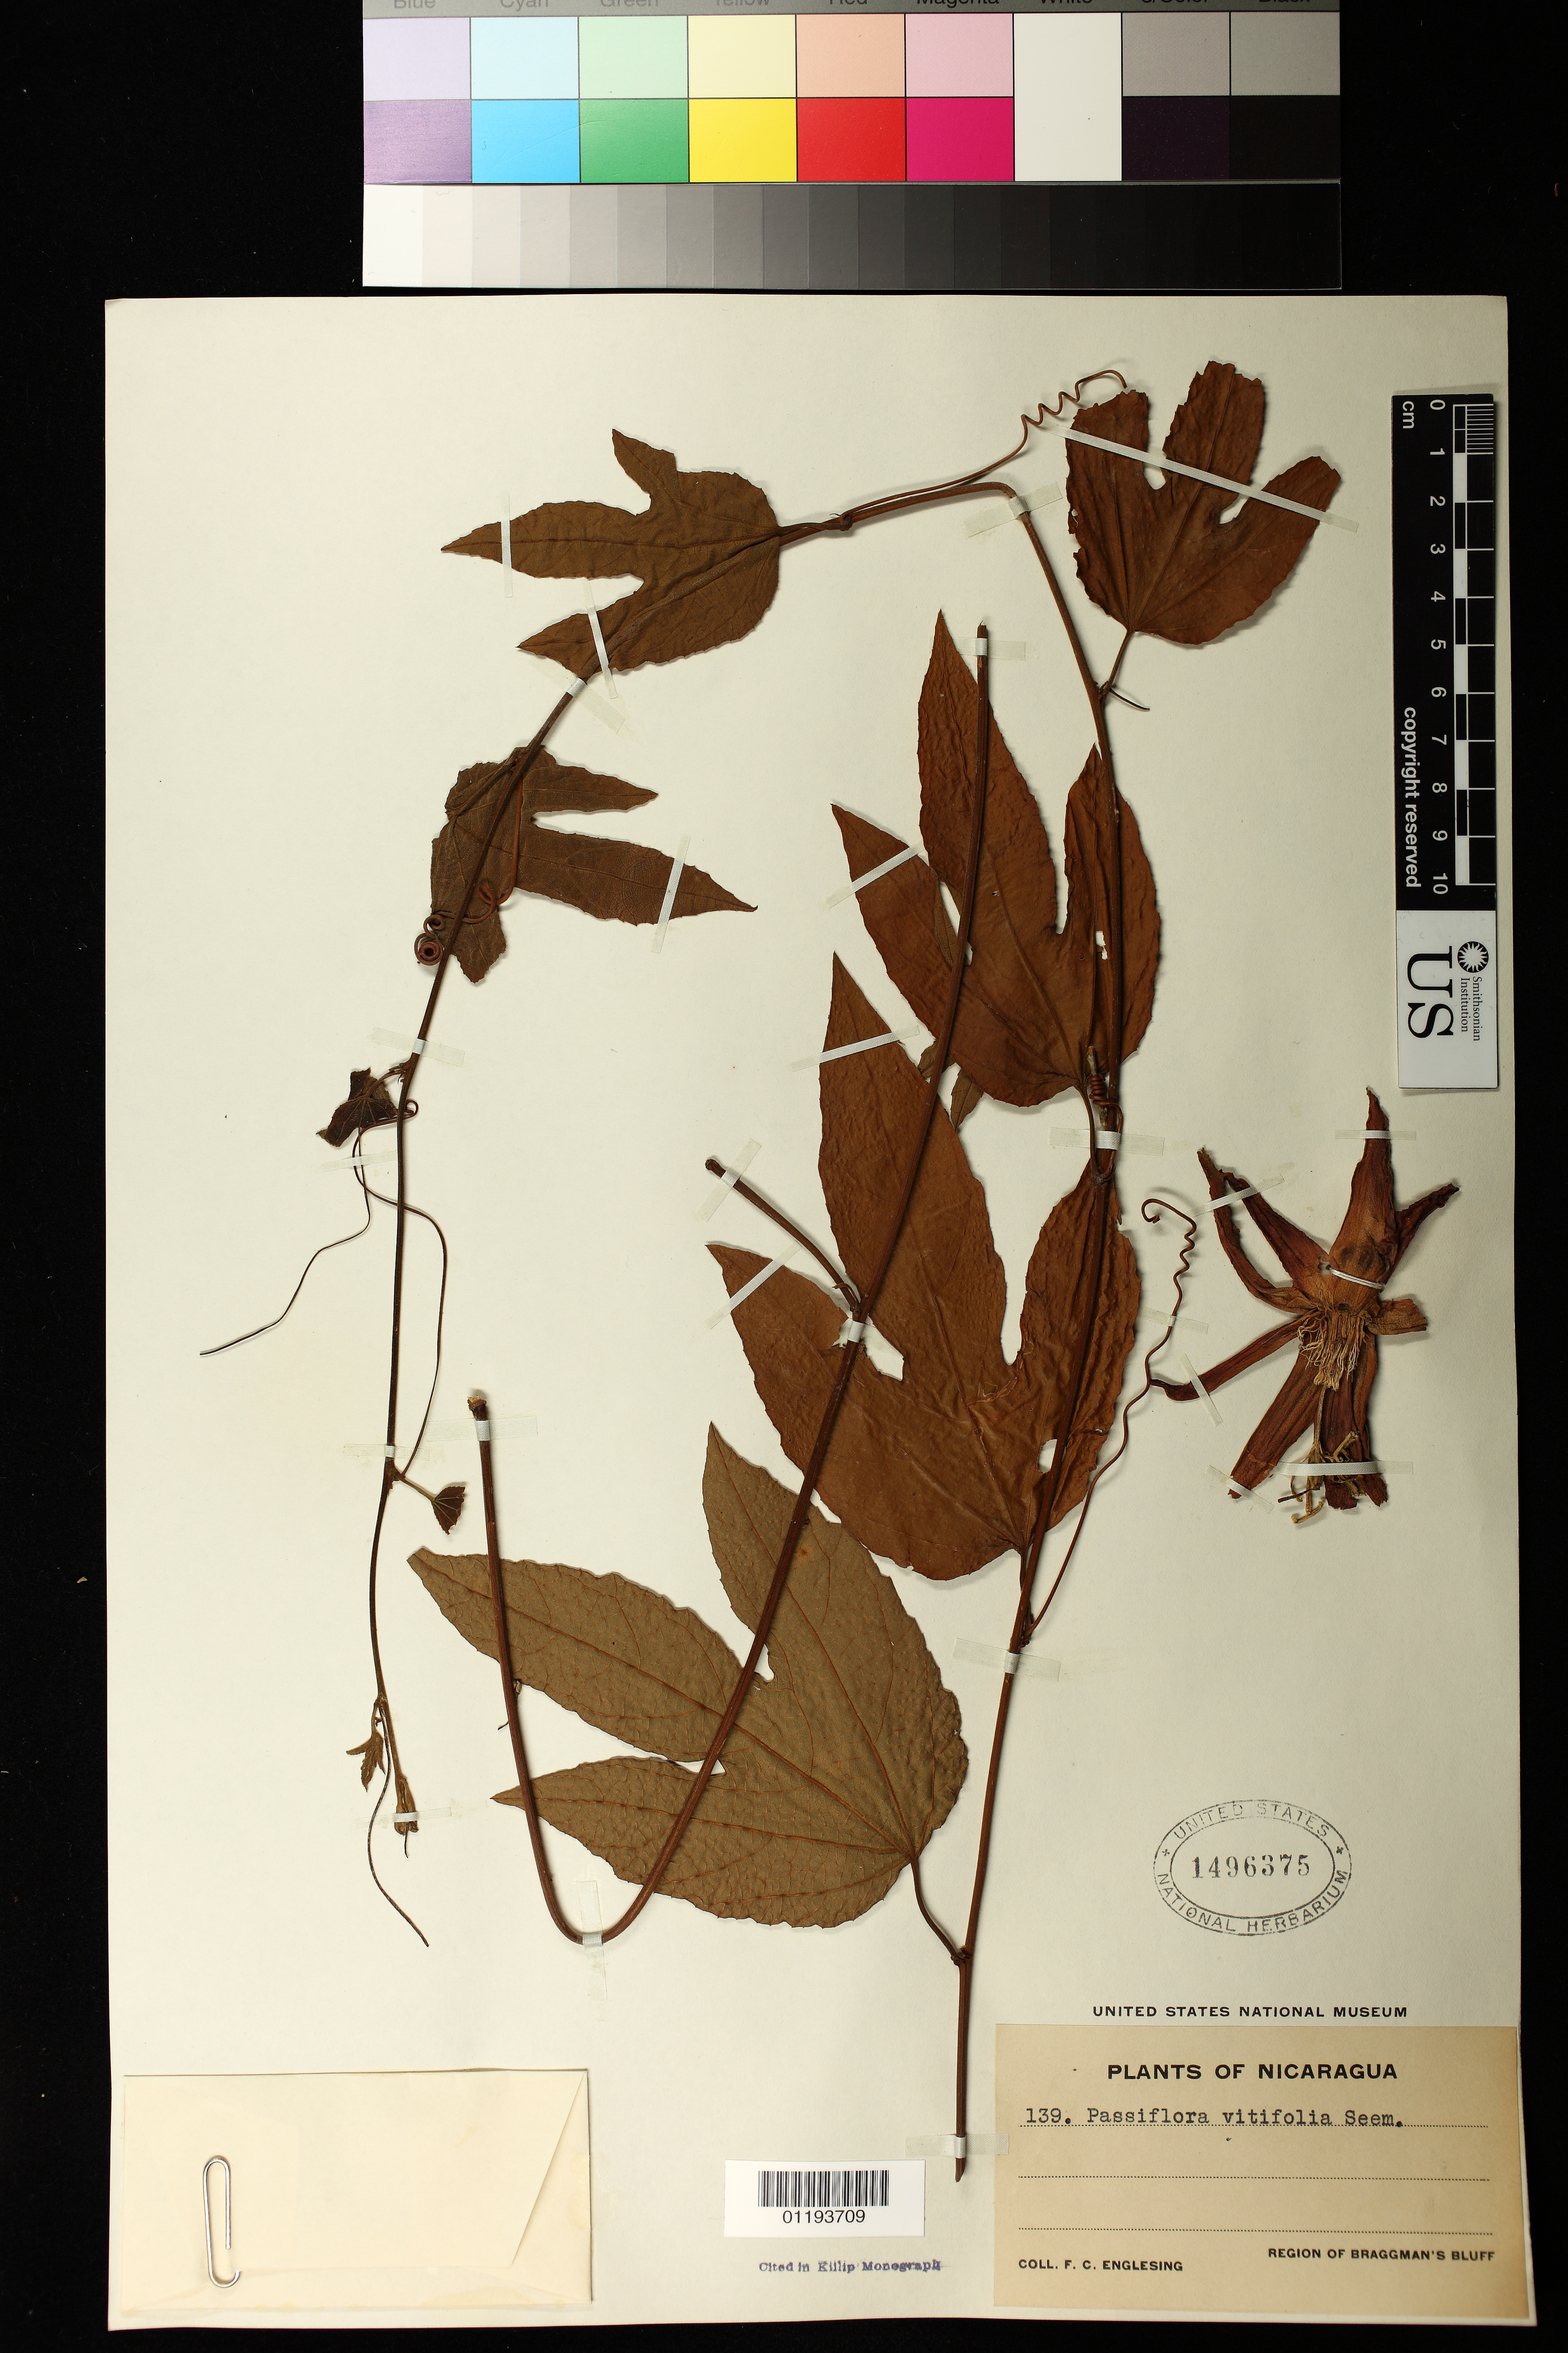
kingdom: Plantae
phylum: Tracheophyta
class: Magnoliopsida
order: Malpighiales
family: Passifloraceae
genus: Passiflora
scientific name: Passiflora vitifolia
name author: Kunth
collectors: F. Englesing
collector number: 139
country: Nicaragua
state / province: Atlántico Norte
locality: Region of Braggman's [Bragman's] Bluff [Bilwi]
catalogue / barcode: US 1496375